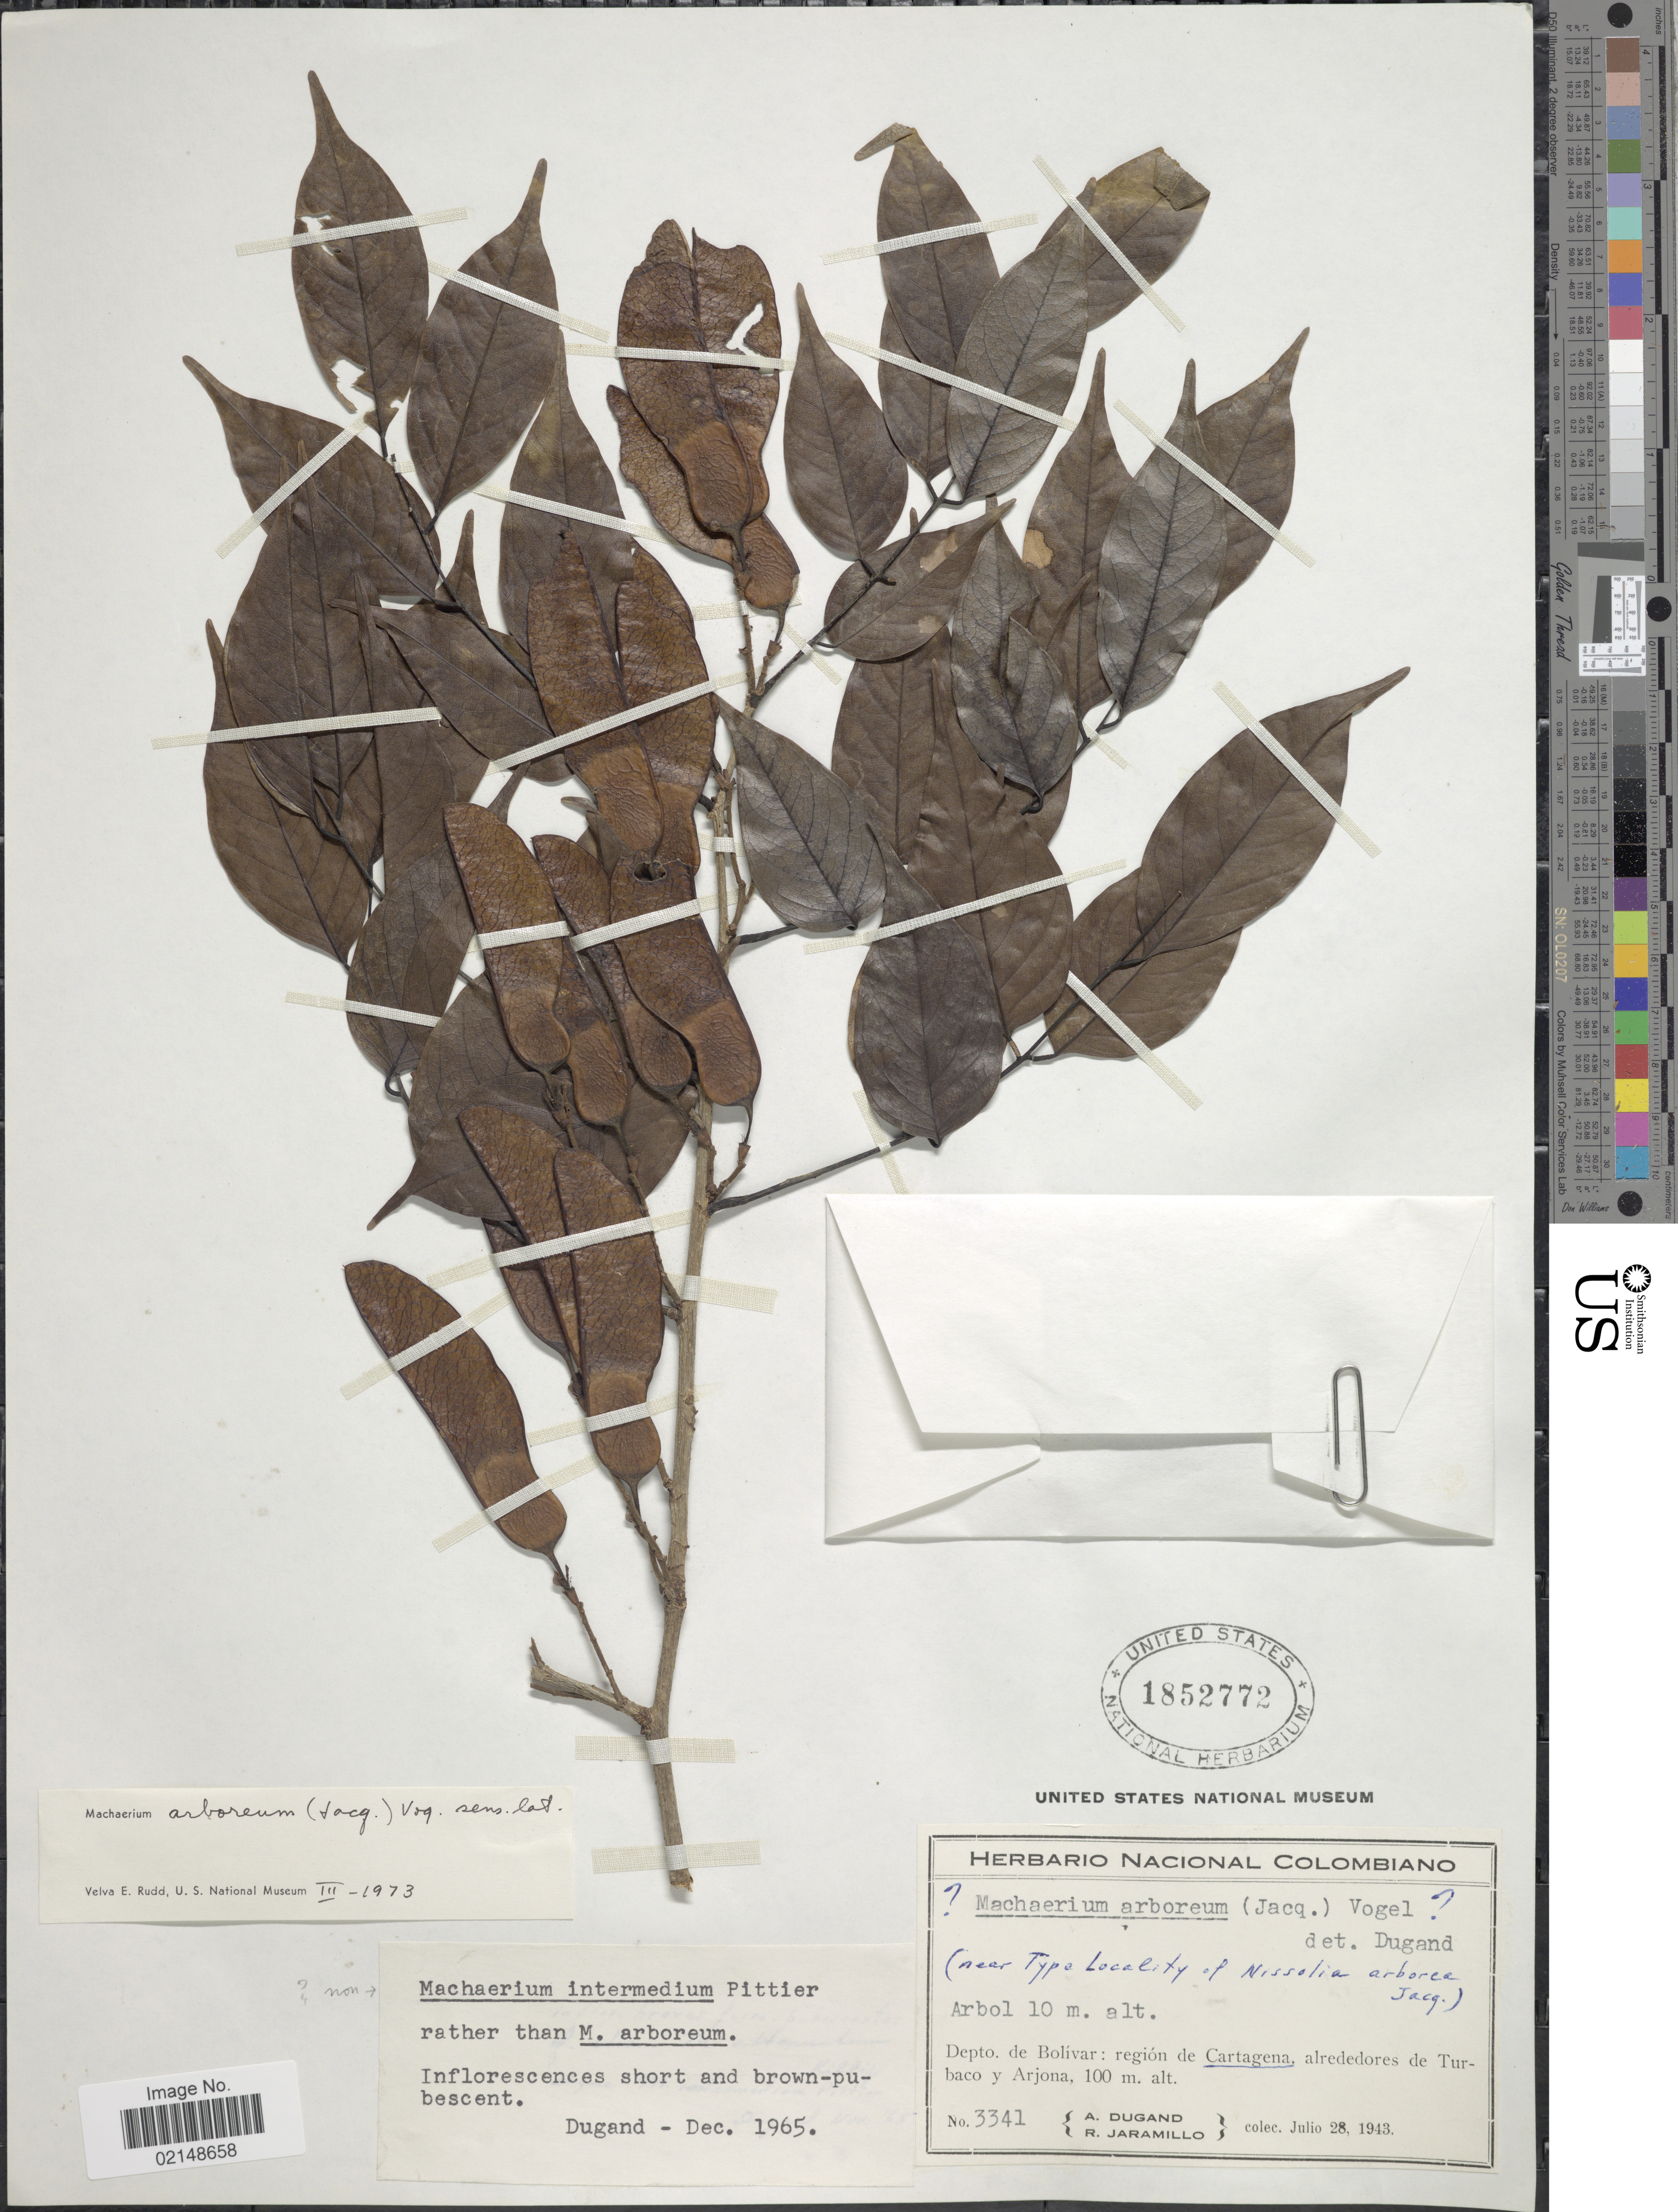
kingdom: Plantae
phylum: Tracheophyta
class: Magnoliopsida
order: Fabales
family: Fabaceae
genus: Machaerium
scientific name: Machaerium arboreum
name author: (Jacq.) Benth.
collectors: A. Dugand & R. Jaramillo M.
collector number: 3341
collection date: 1943-07-28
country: Colombia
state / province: Bolívar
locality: Region de Cartagena, alrededores de Turbaco y Arjona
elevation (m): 100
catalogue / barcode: US 1852772